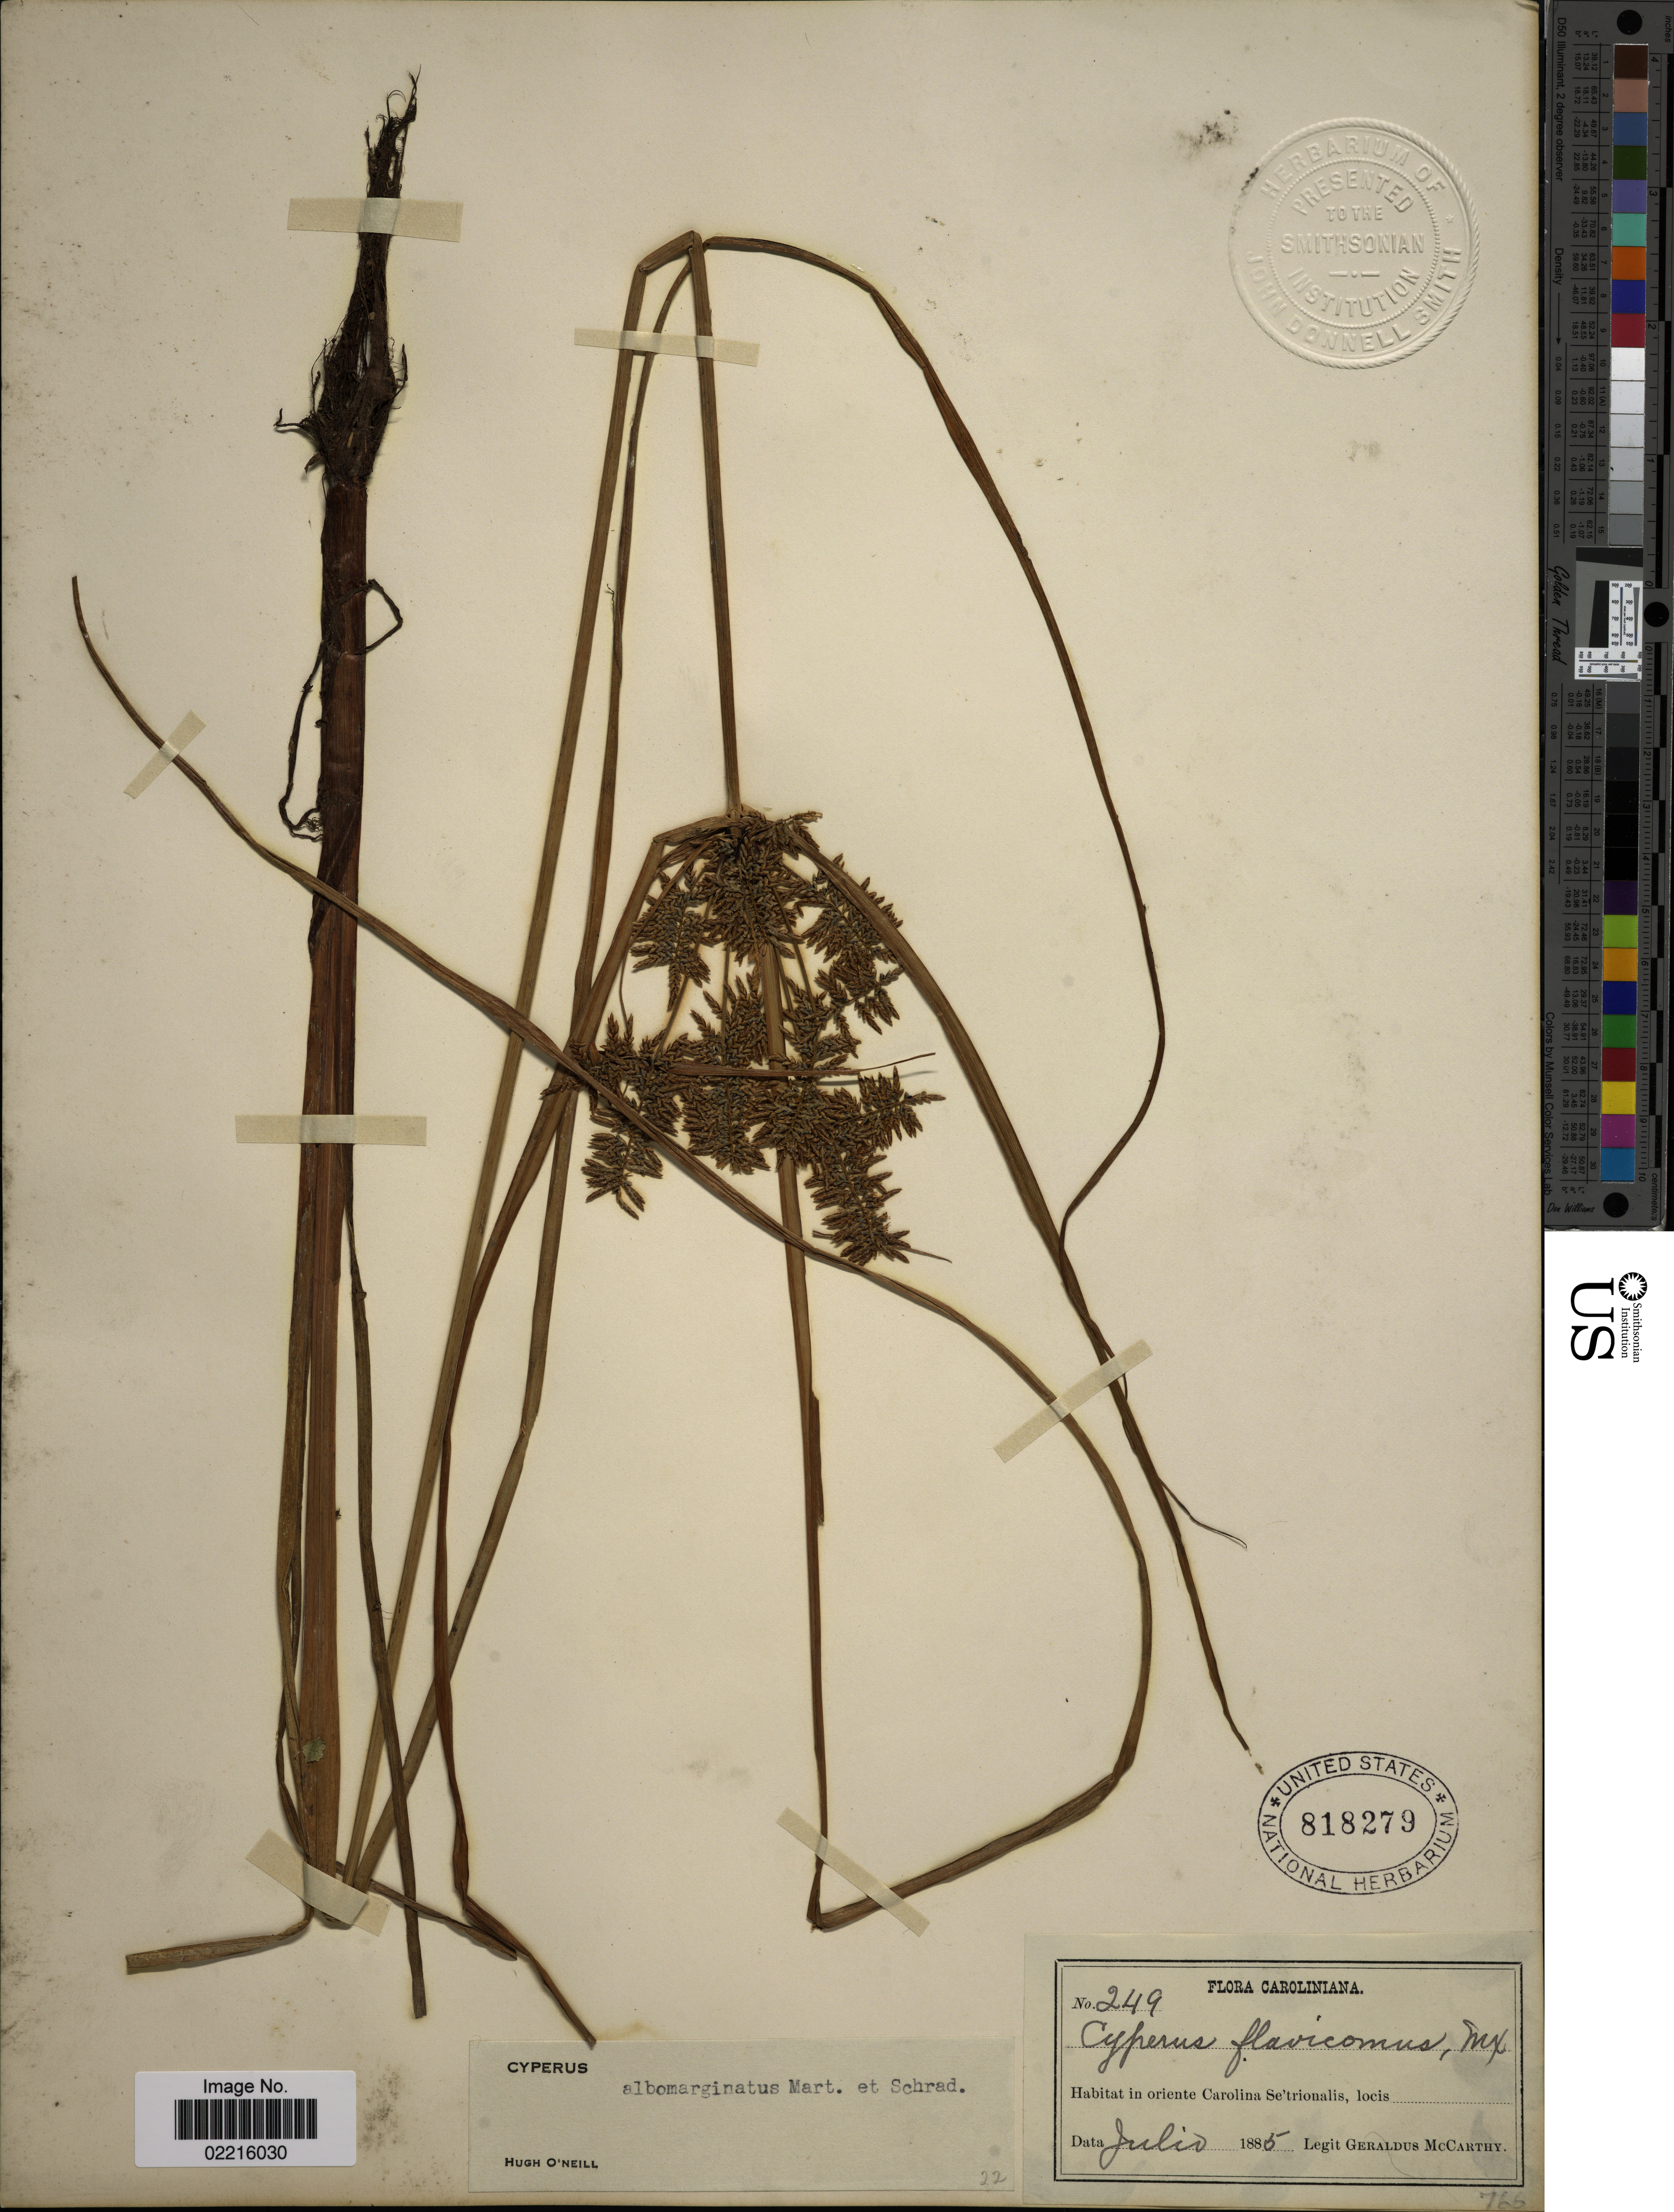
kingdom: Plantae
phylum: Tracheophyta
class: Liliopsida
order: Poales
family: Cyperaceae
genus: Cyperus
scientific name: Cyperus flavicomus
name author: Michx.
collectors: M. McCarthy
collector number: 249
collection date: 1885-07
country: United States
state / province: North Carolina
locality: Caroliniana, in oriente Carolina Se'ttrionalis,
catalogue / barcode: US 818279